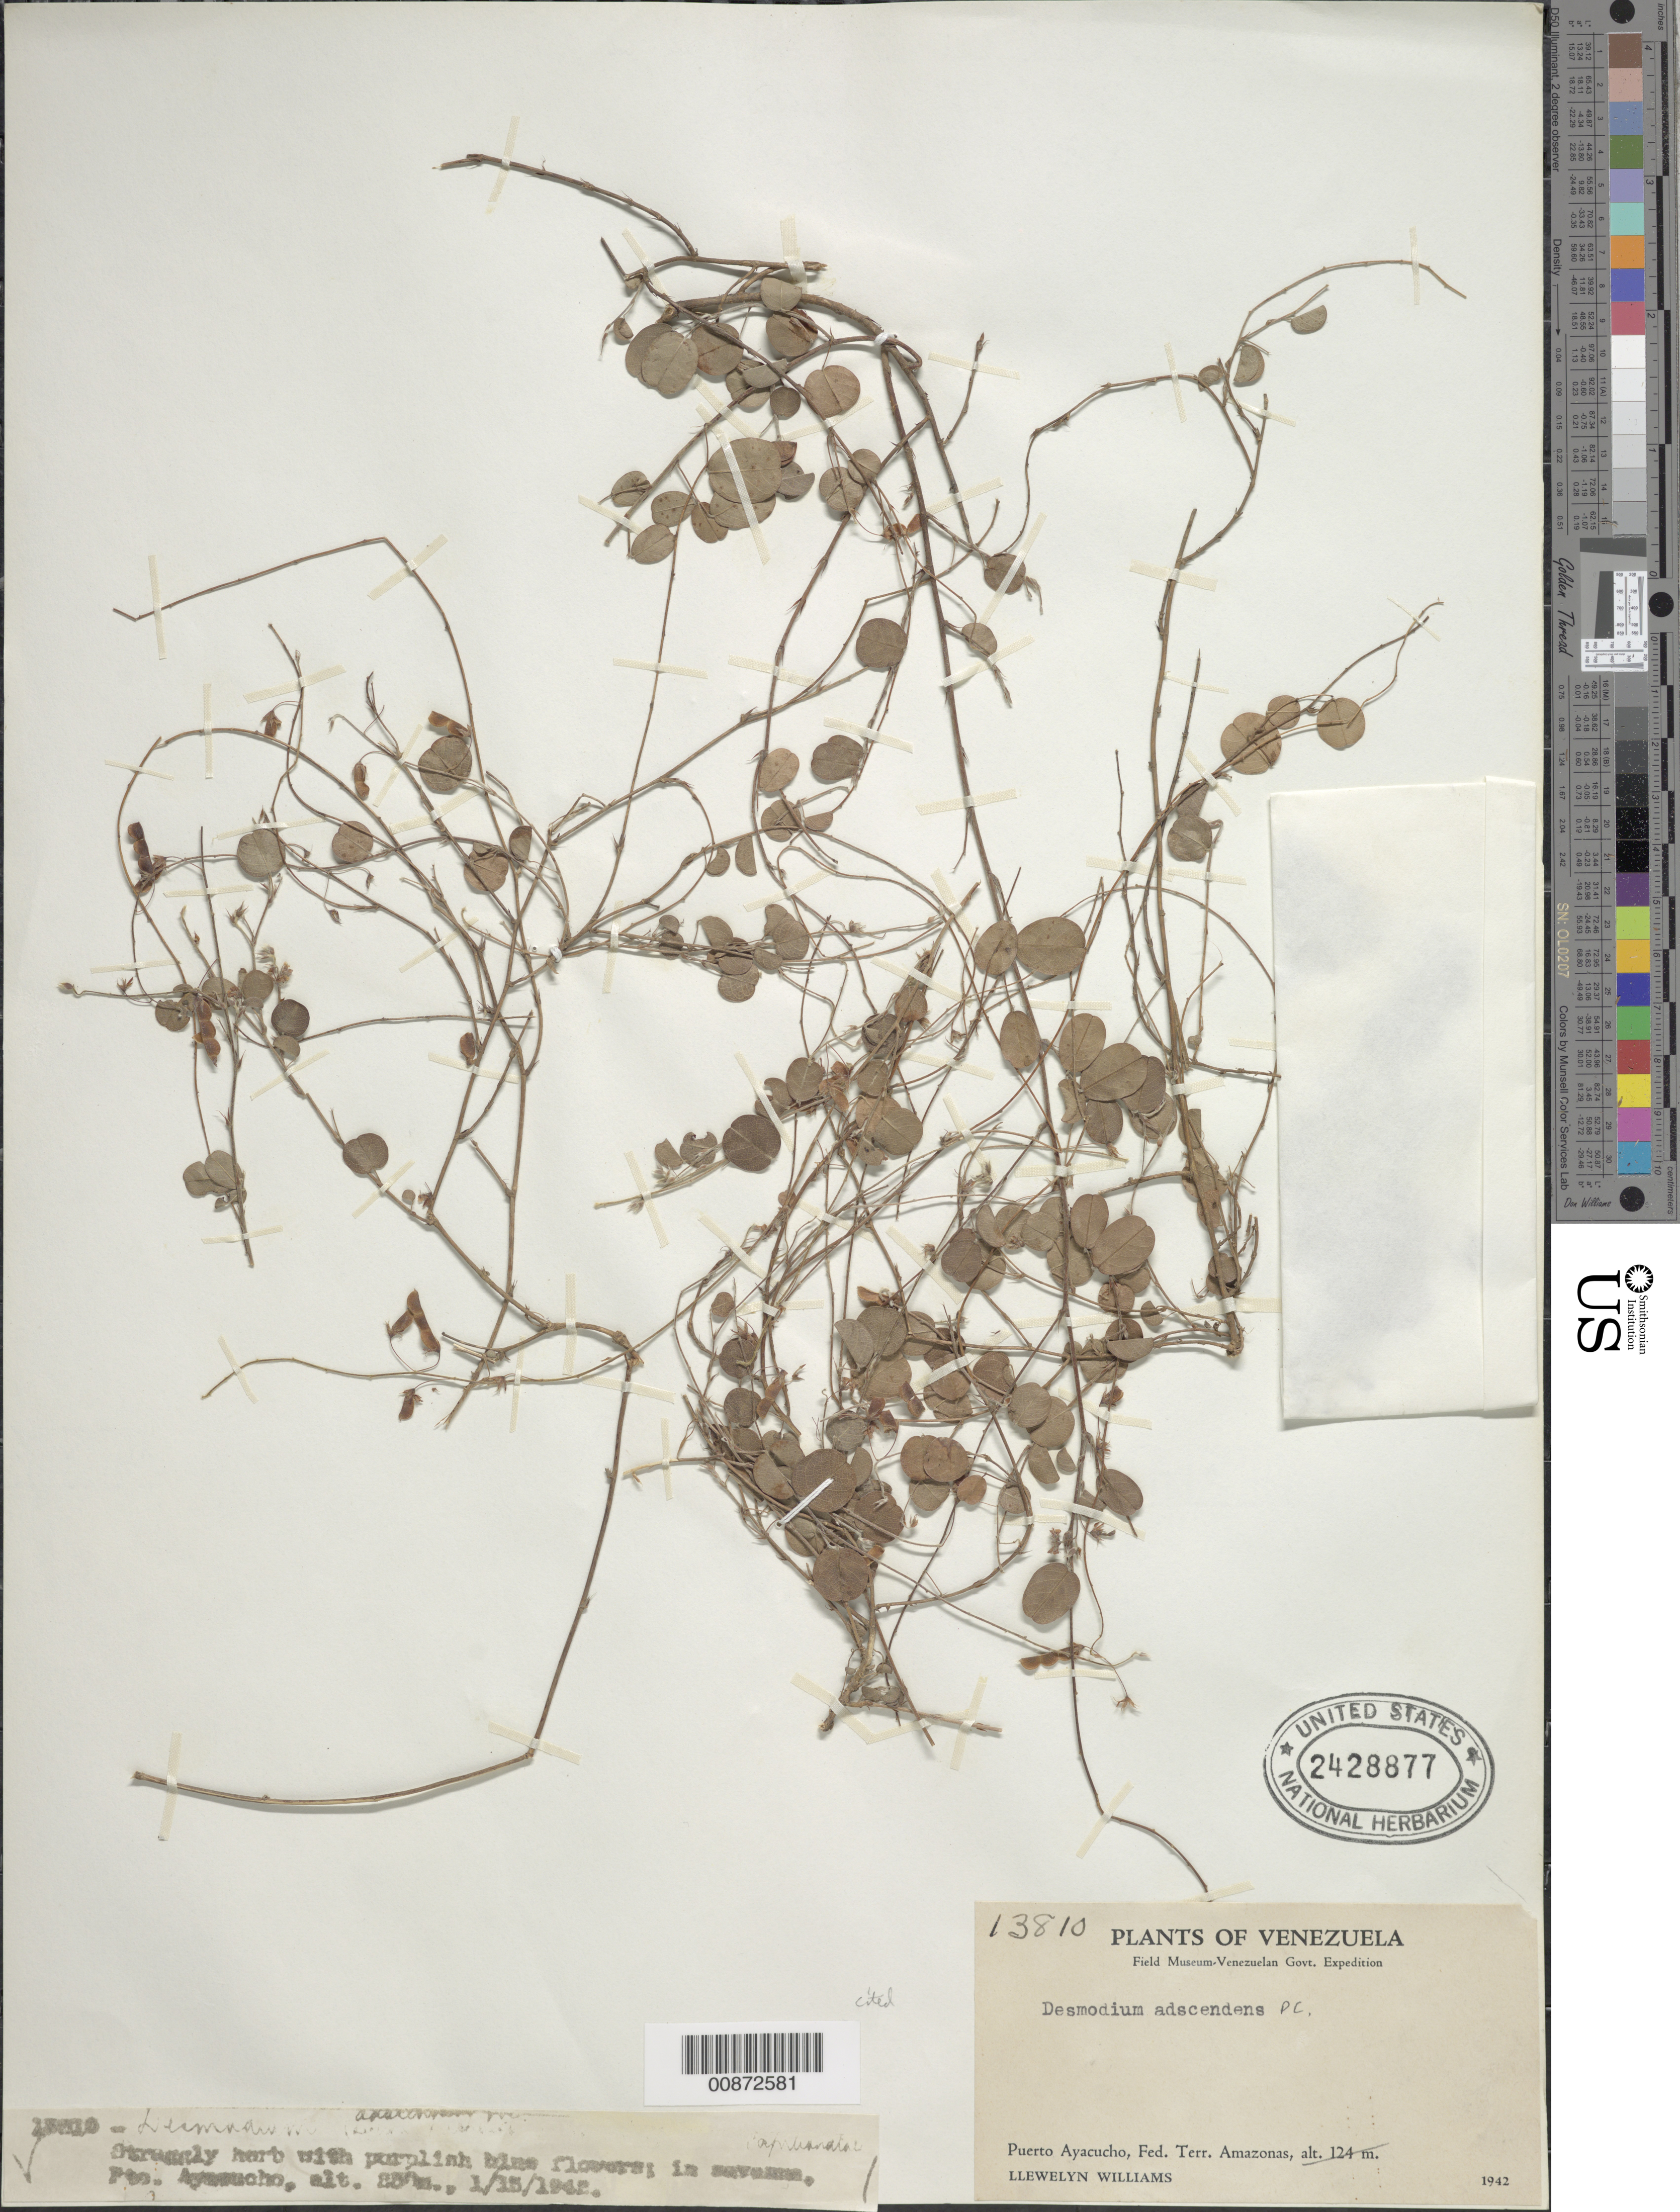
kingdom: Plantae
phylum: Tracheophyta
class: Magnoliopsida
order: Fabales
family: Fabaceae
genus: Grona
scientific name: Grona adscendens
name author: (Sw.) H. Ohashi & K. Ohashi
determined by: Strong, Mark T., (BOT), Smithsonian Institution - National Museum of Natural History (UNITED STATES)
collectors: Ll. Williams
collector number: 13810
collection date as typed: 15-Jan-42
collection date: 1942-01-15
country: Venezuela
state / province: Amazonas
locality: Puerto Ayacucho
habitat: Savanna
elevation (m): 250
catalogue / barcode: US 2428877